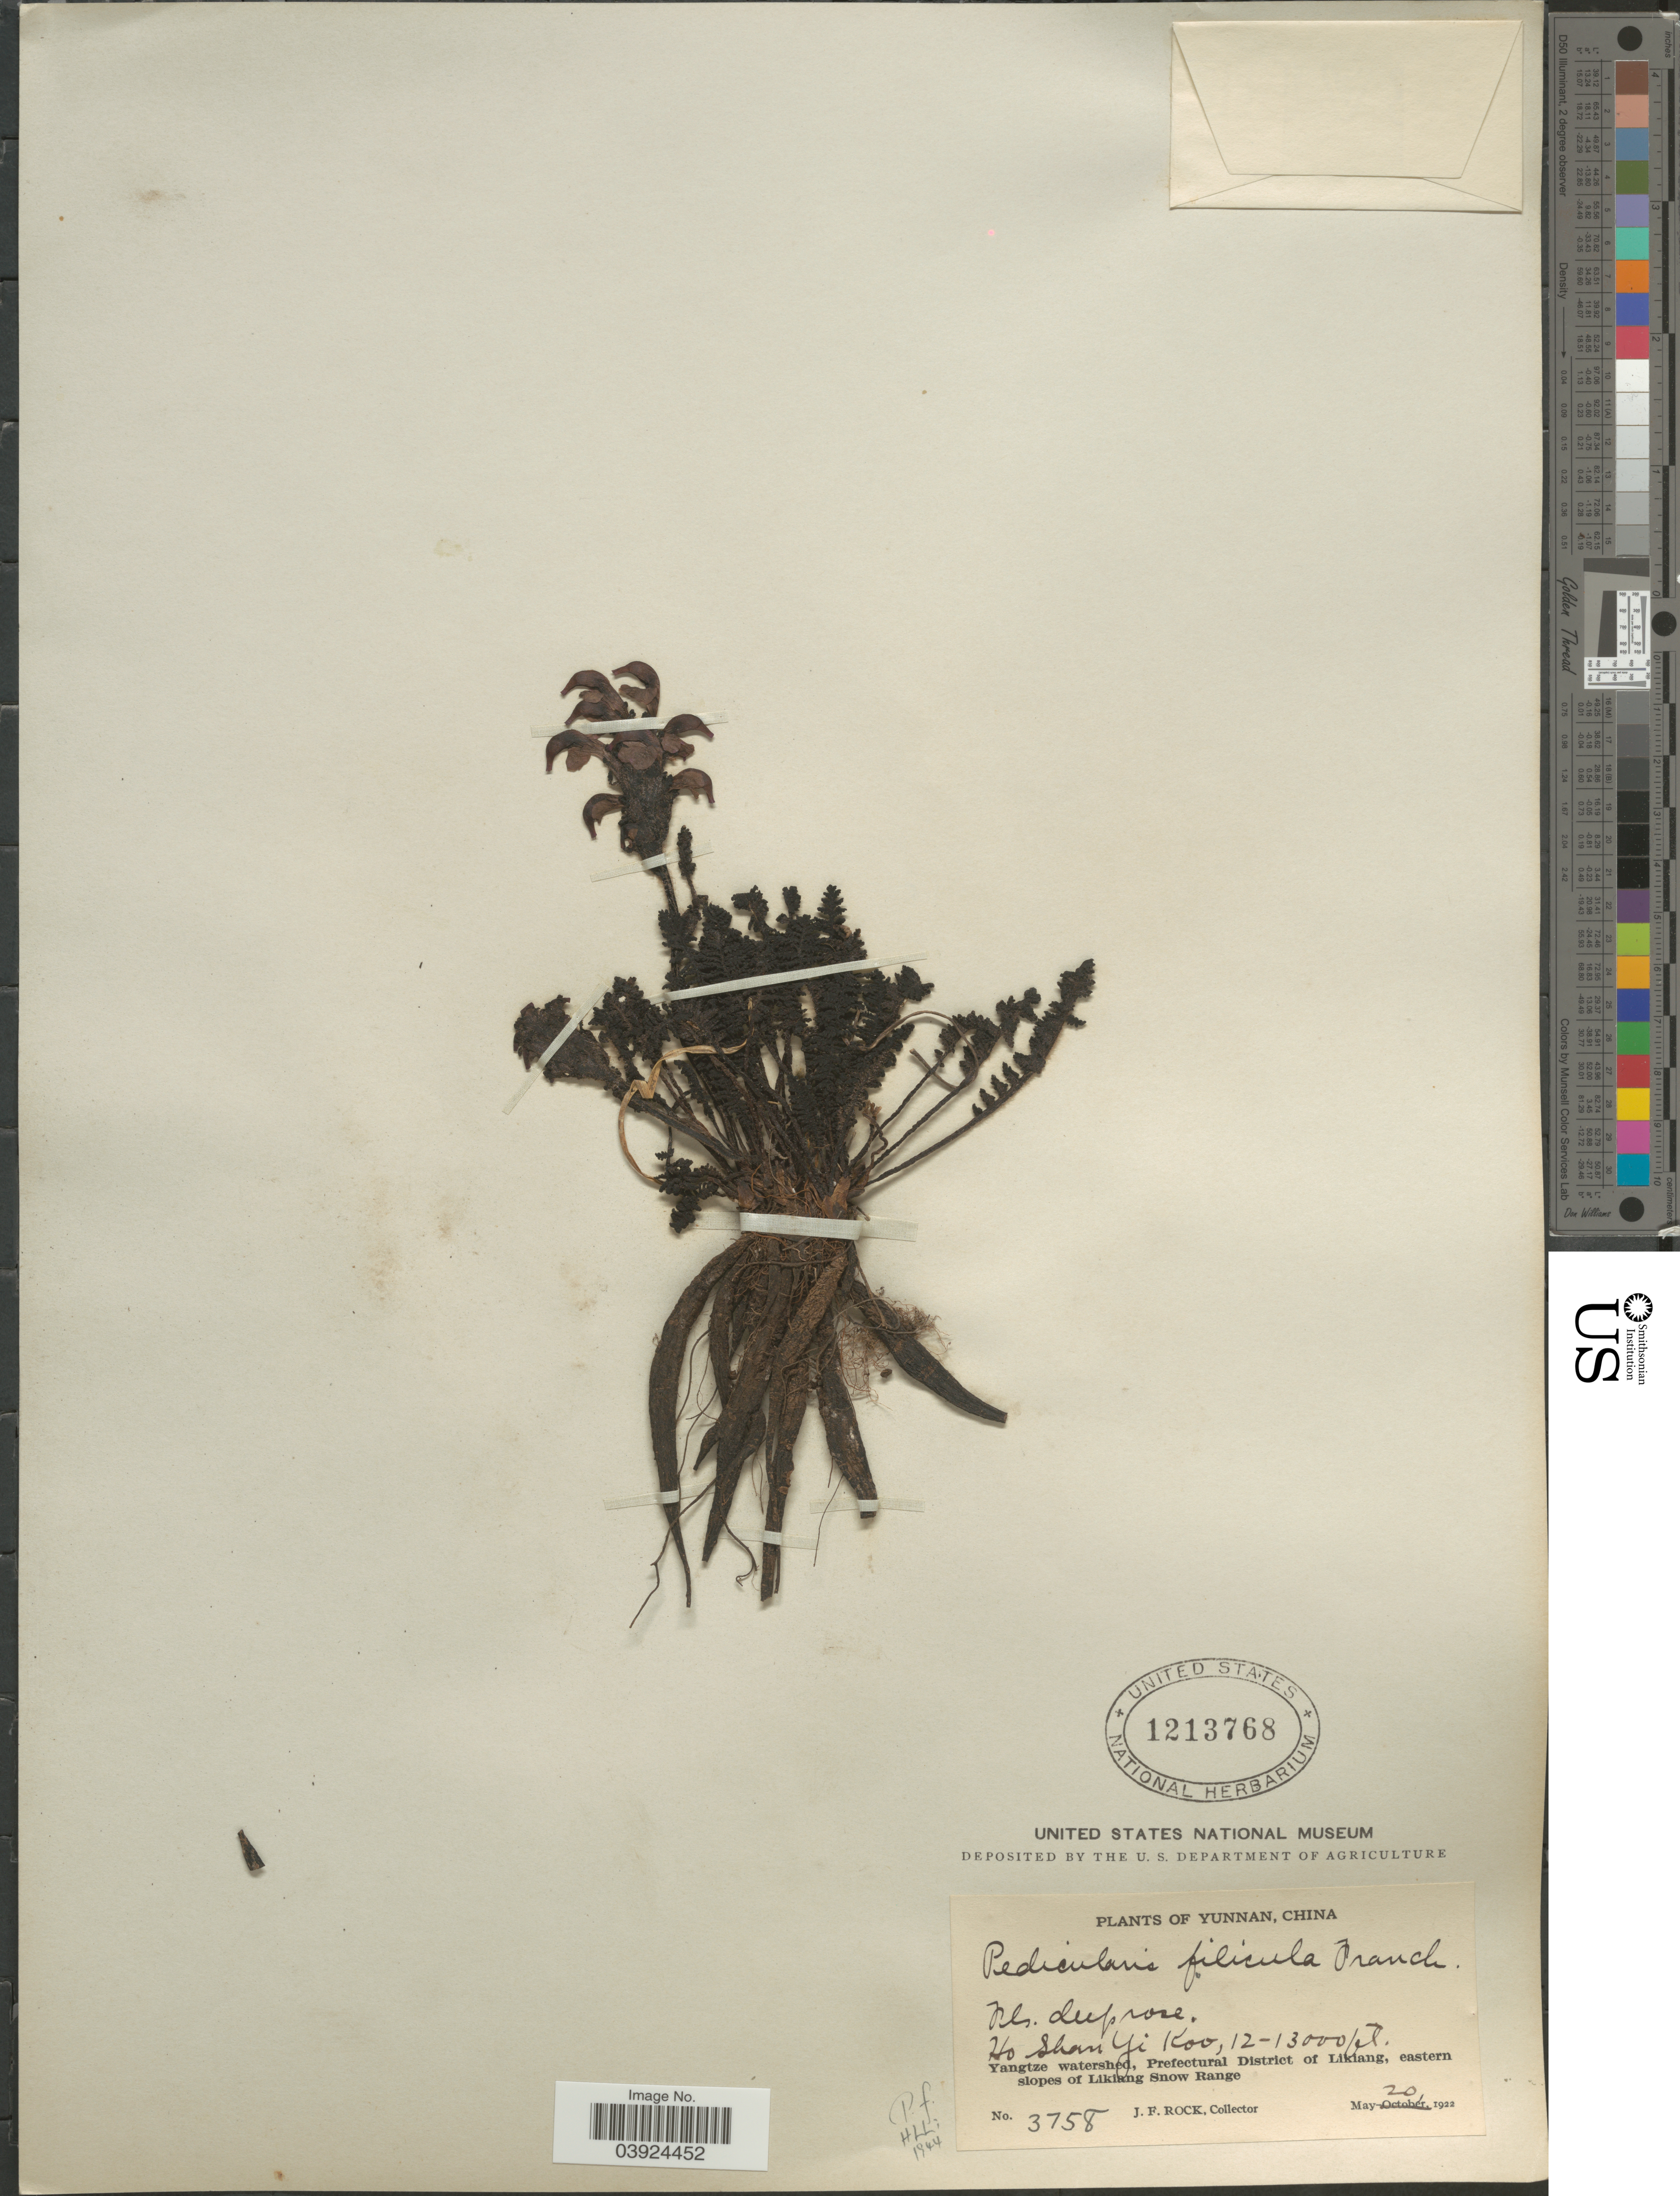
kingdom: Plantae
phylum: Tracheophyta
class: Magnoliopsida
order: Lamiales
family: Orobanchaceae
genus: Pedicularis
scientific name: Pedicularis filicula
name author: Franch. ex Maxim.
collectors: J. Rock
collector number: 3758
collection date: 1922-05-20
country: China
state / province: Yunnan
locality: Ho Shan Yi Koo. Yangtze watershed, Prefectural District of Likiang, eastern slopes of Likiang Snow Range.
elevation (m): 3658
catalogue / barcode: US 1213768